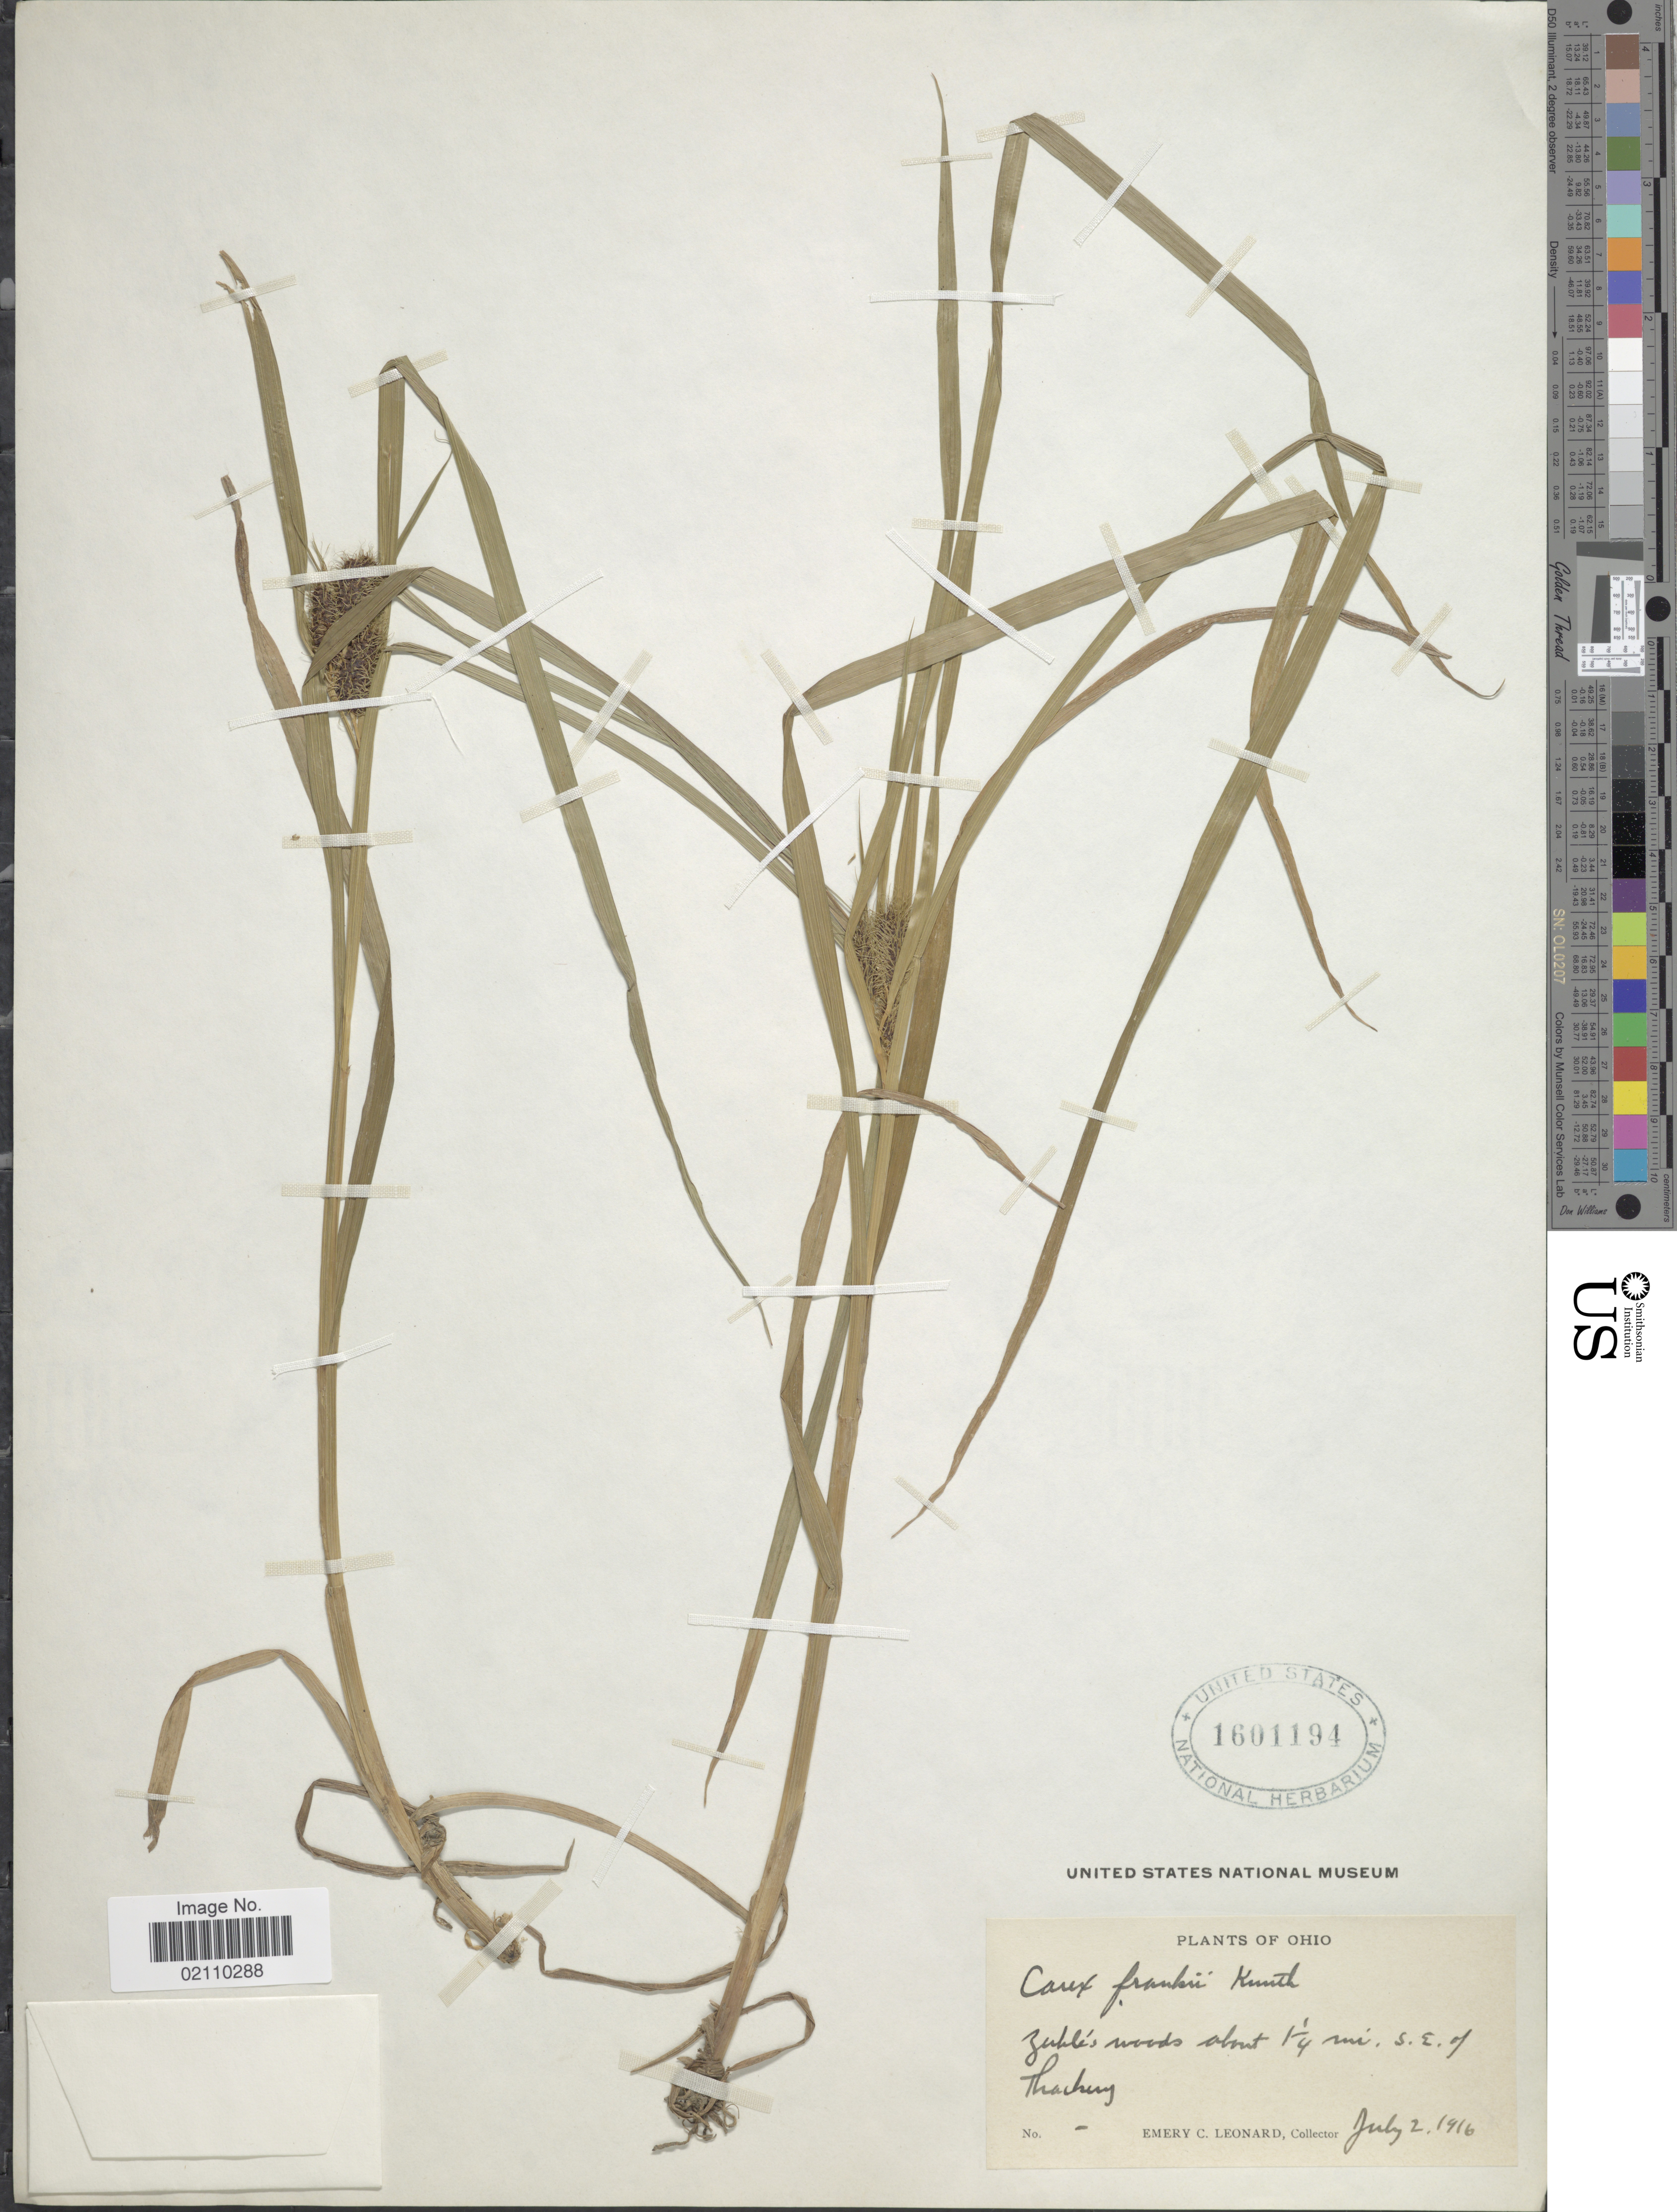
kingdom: Plantae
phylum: Tracheophyta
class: Liliopsida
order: Poales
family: Cyperaceae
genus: Carex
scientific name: Carex frankii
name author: Kunth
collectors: E. C. Leonard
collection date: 1916-07-02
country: United States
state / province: Ohio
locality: Zerkle's woods about 1 1/4 mi. S.E. of Thackery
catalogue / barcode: US 1601194